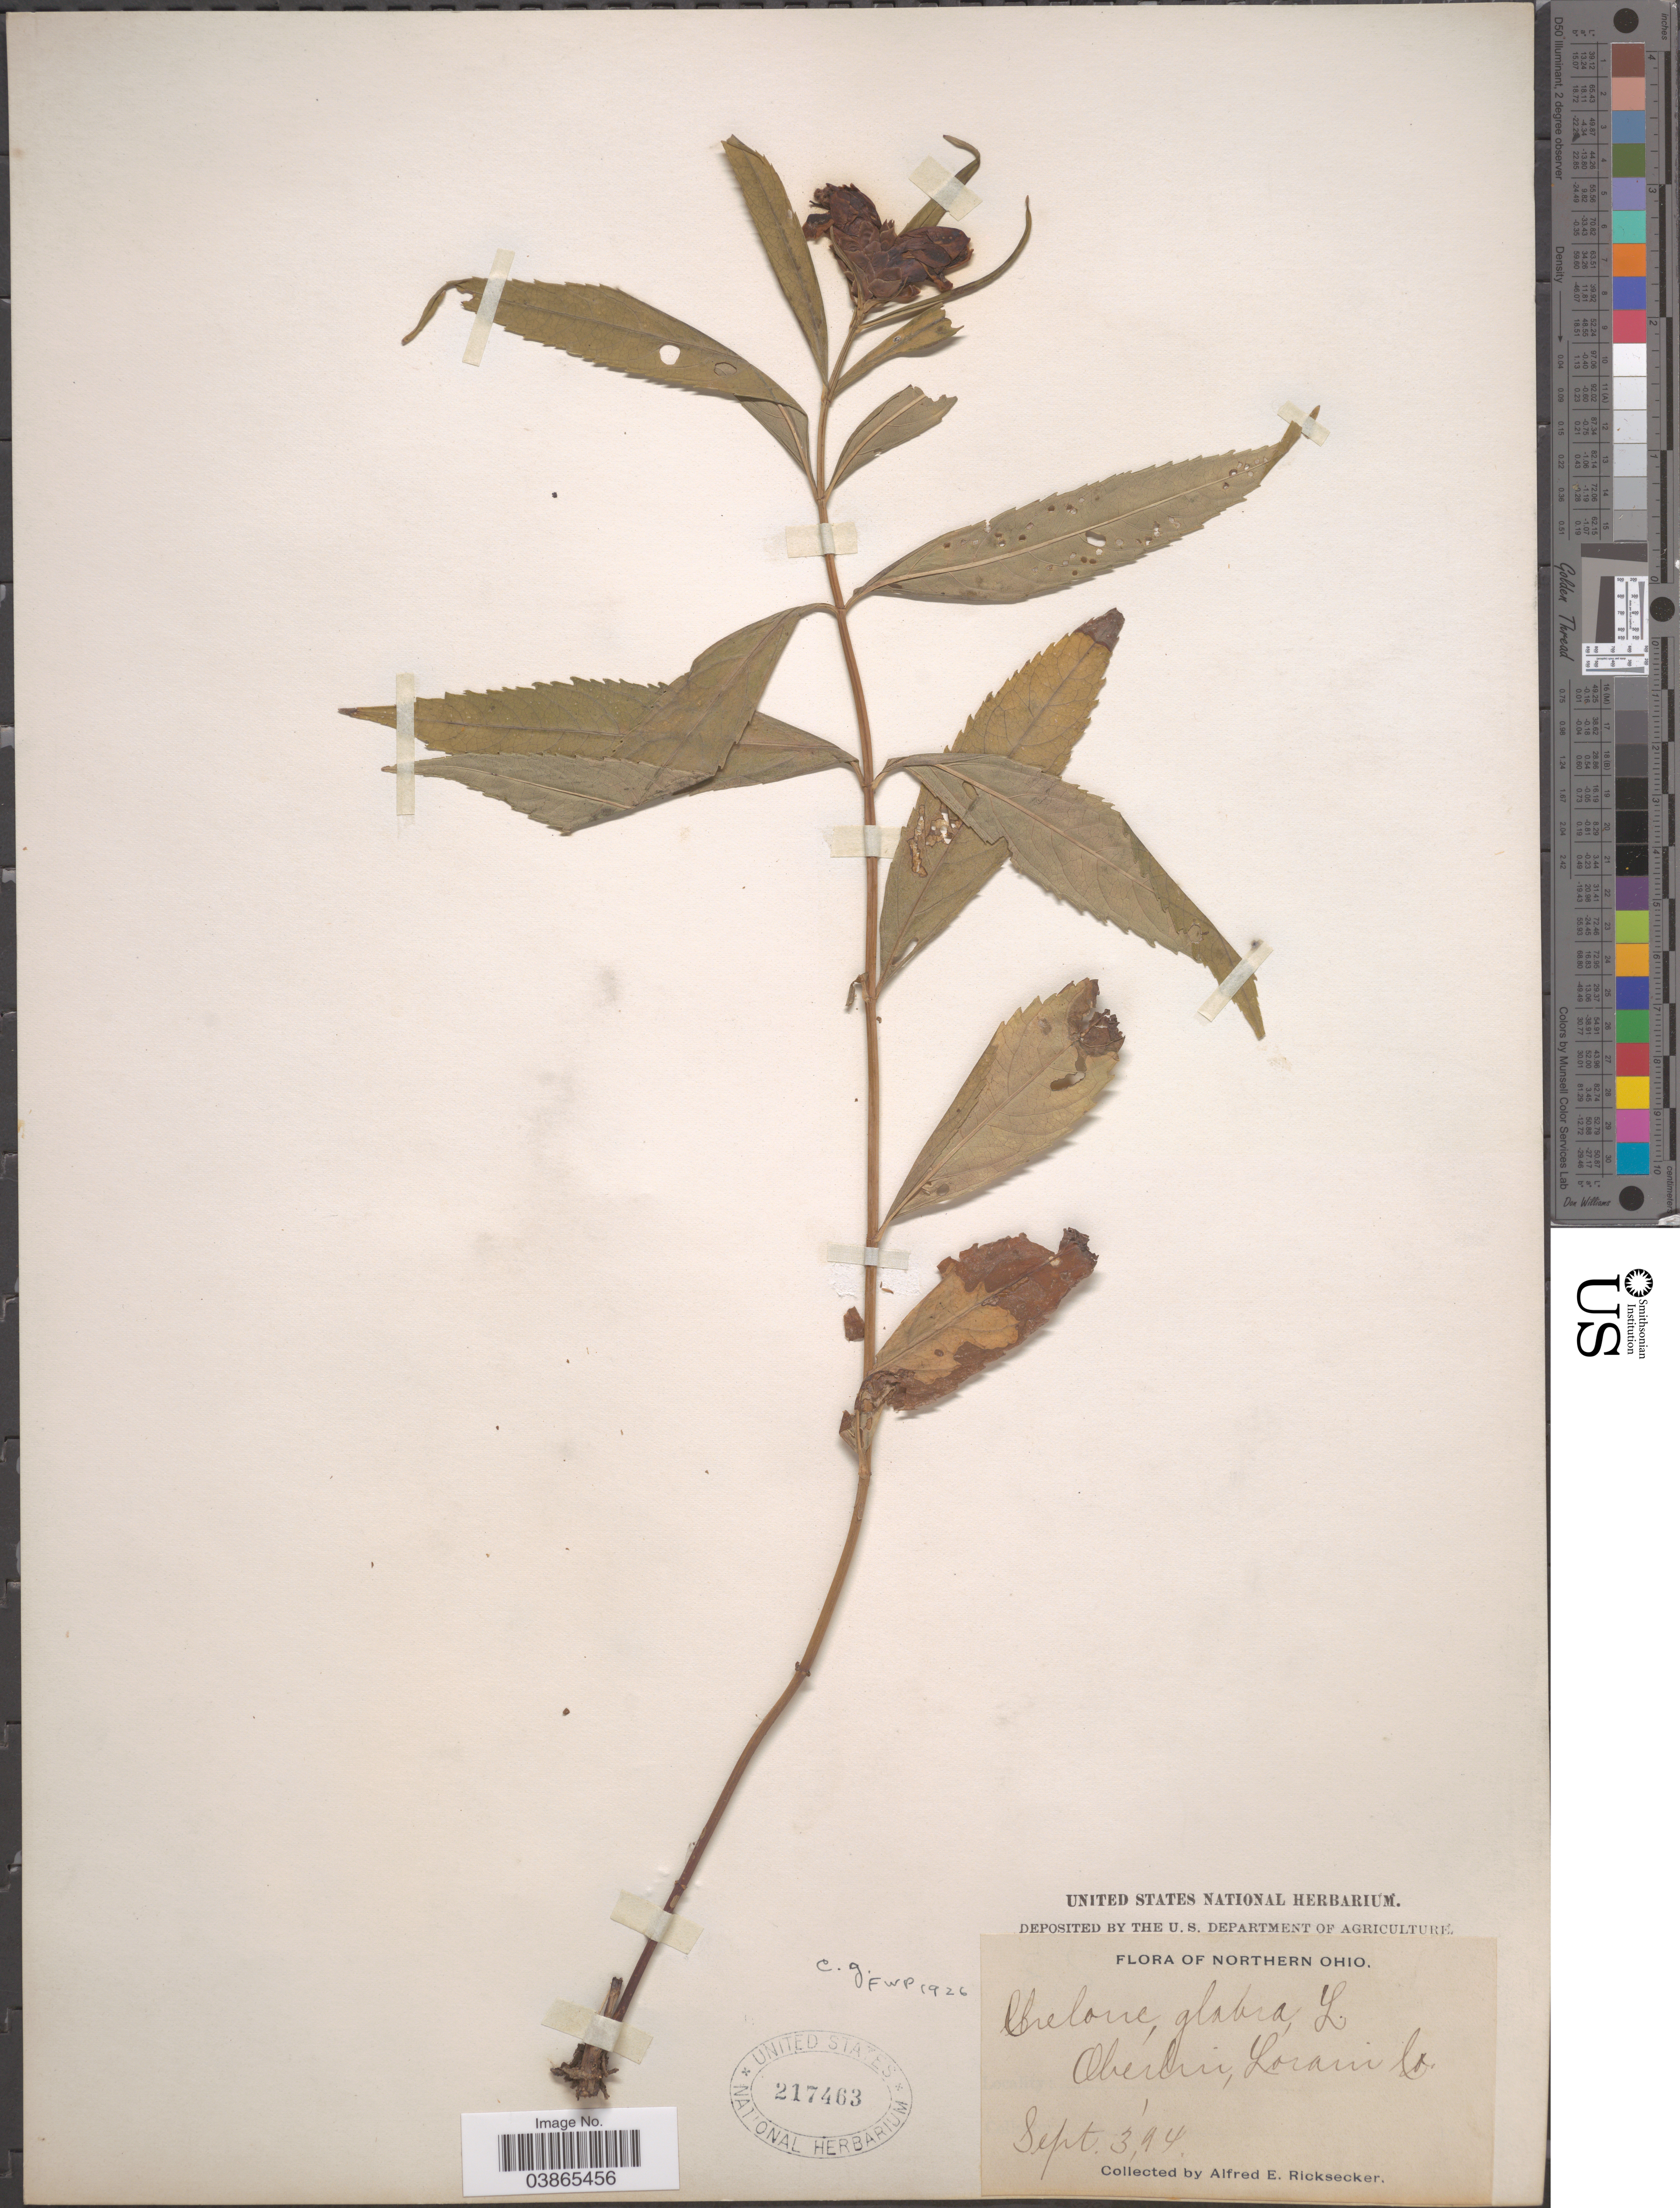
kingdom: Plantae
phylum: Tracheophyta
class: Magnoliopsida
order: Lamiales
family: Plantaginaceae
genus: Chelone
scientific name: Chelone glabra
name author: L.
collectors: A. E. Ricksecker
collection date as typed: Transcribed d/m/y: 3/9/94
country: United States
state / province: Ohio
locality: Northern Ohio.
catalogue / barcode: US 217463